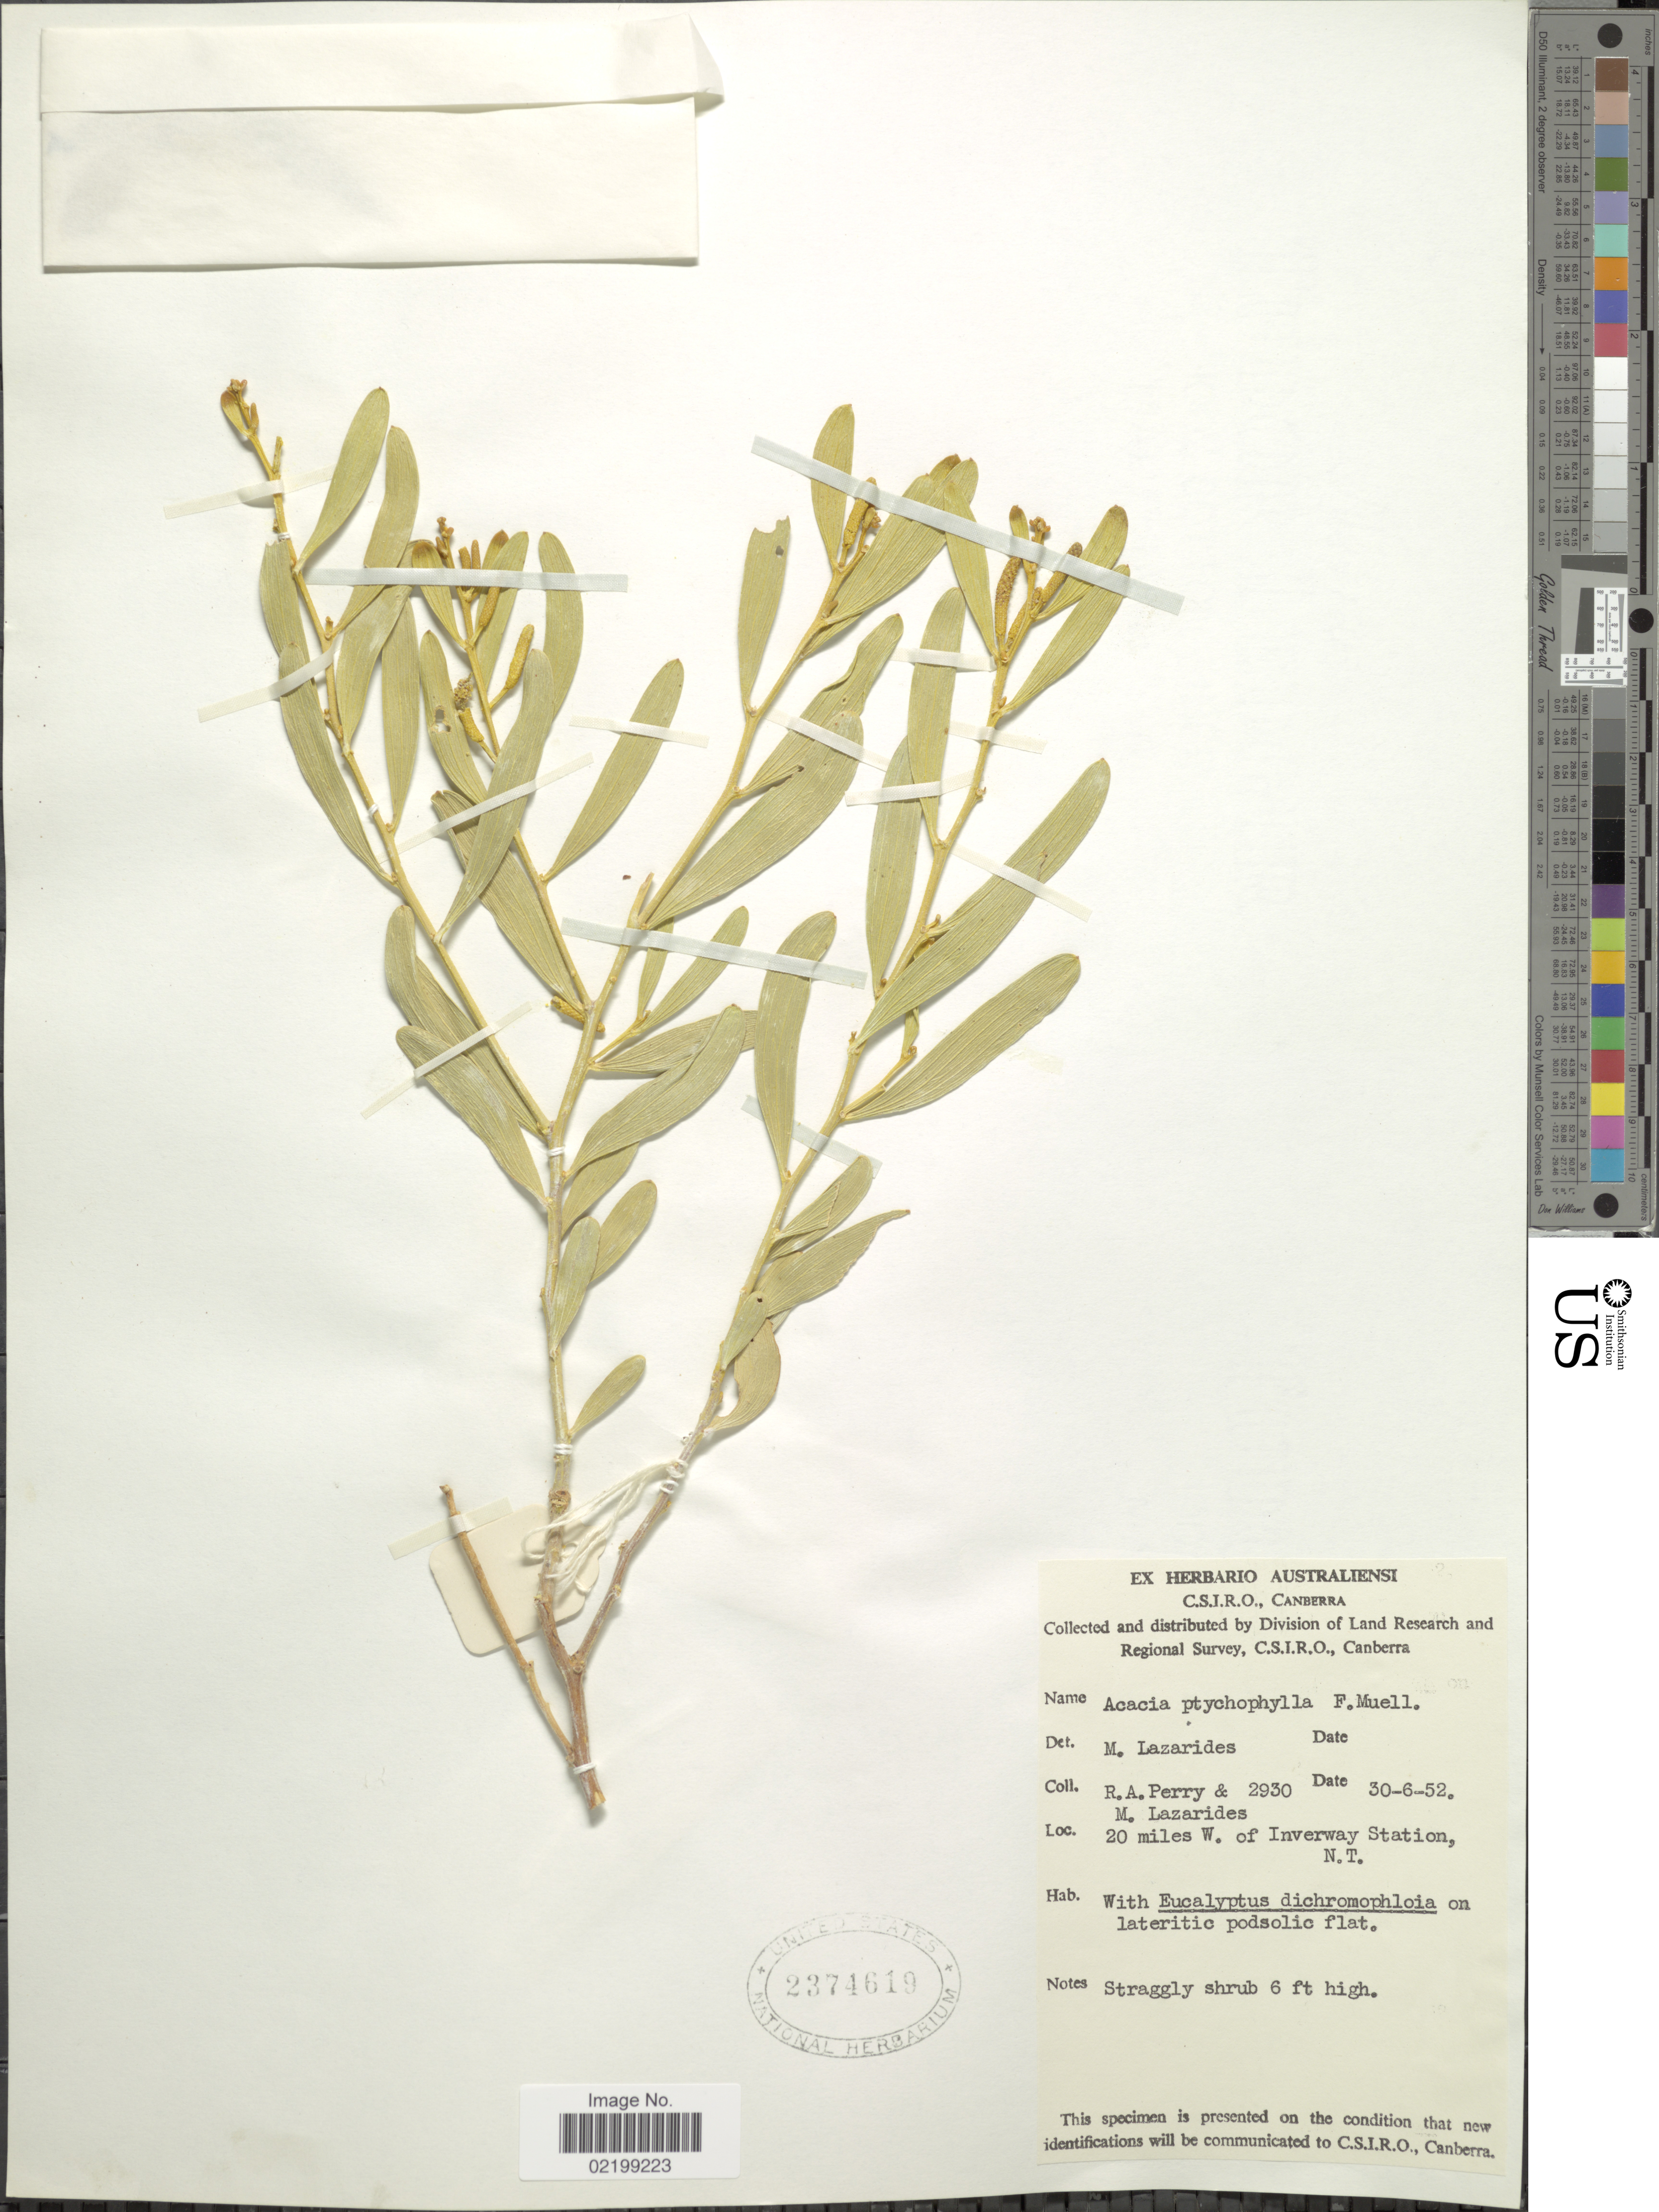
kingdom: Plantae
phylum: Tracheophyta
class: Magnoliopsida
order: Fabales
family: Fabaceae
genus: Acacia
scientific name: Acacia ptychophylla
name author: F. Muell.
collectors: Perry, R. A. & M. Lazarides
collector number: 2930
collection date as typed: Transcribed d/m/y: 30/6/52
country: Australia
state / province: Northern Territory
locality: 20 miles W. of Inverway Station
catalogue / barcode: US 2374619